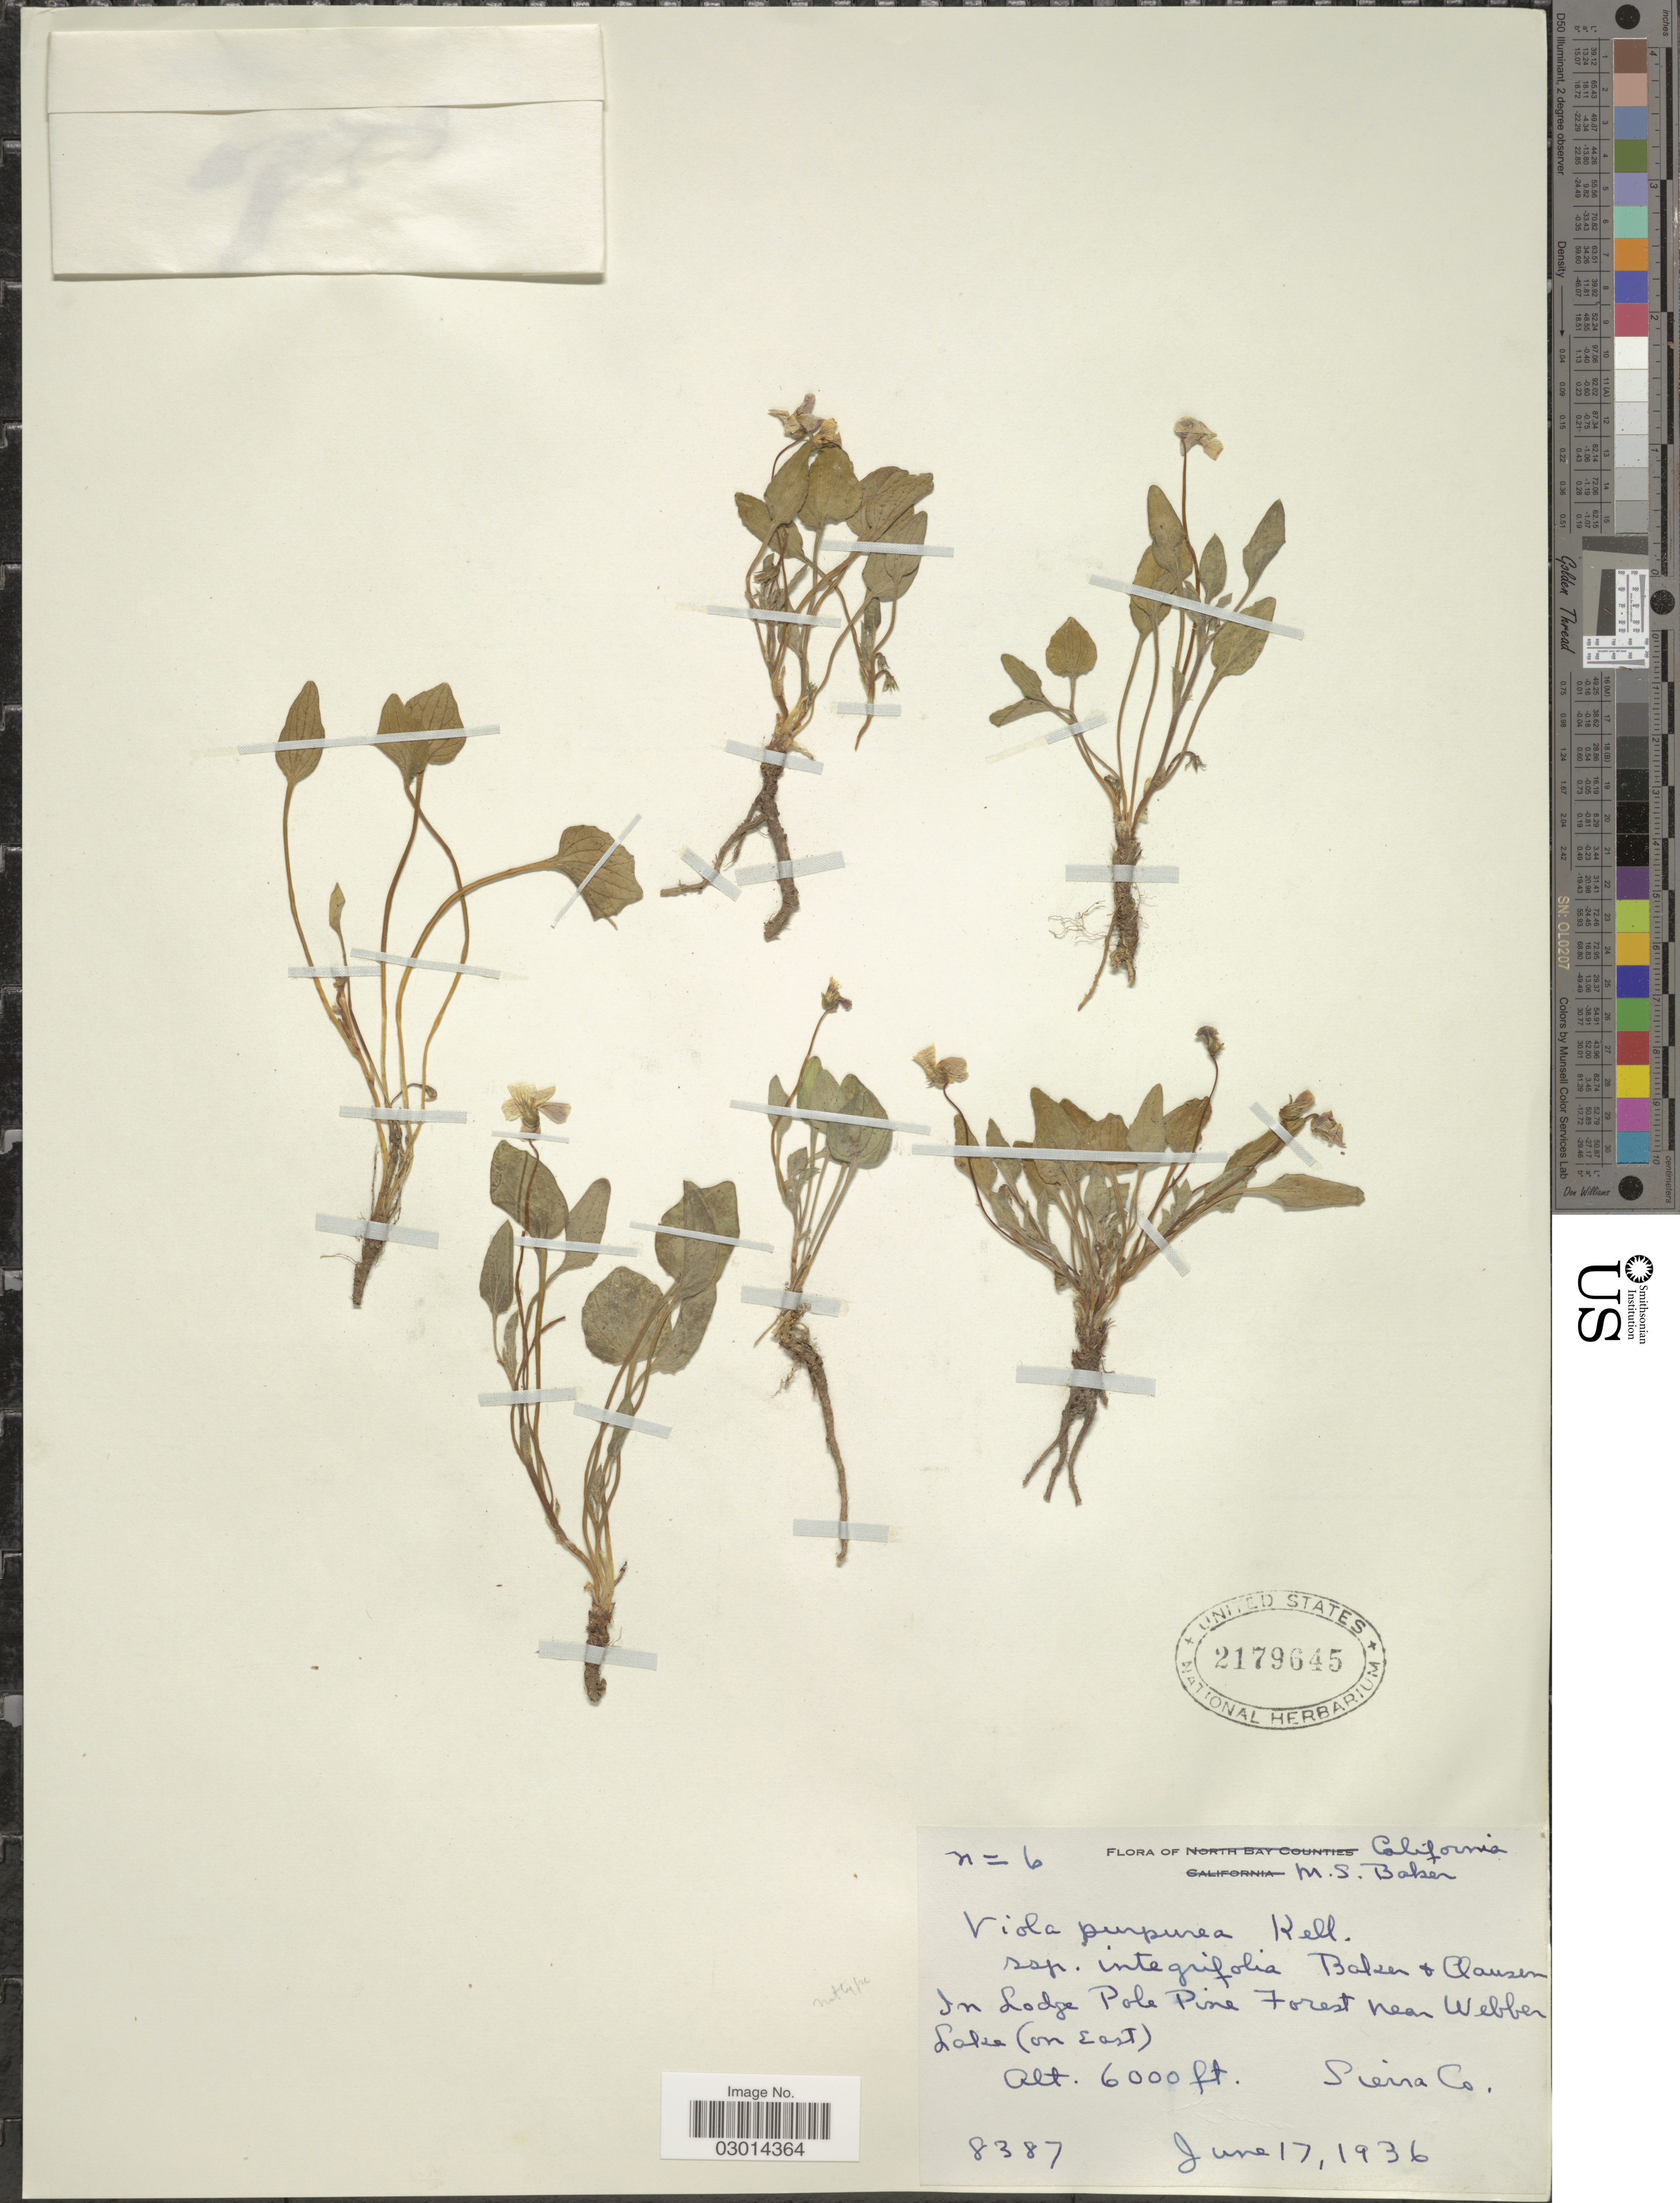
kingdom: Plantae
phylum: Tracheophyta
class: Magnoliopsida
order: Malpighiales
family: Violaceae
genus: Viola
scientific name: Viola purpurea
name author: Kellogg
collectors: M. S. Baker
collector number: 6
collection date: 1936-06-17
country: United States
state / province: California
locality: In Lodge Pole Pine Forest near Webber Lake (on East).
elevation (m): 1829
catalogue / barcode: US 2179645